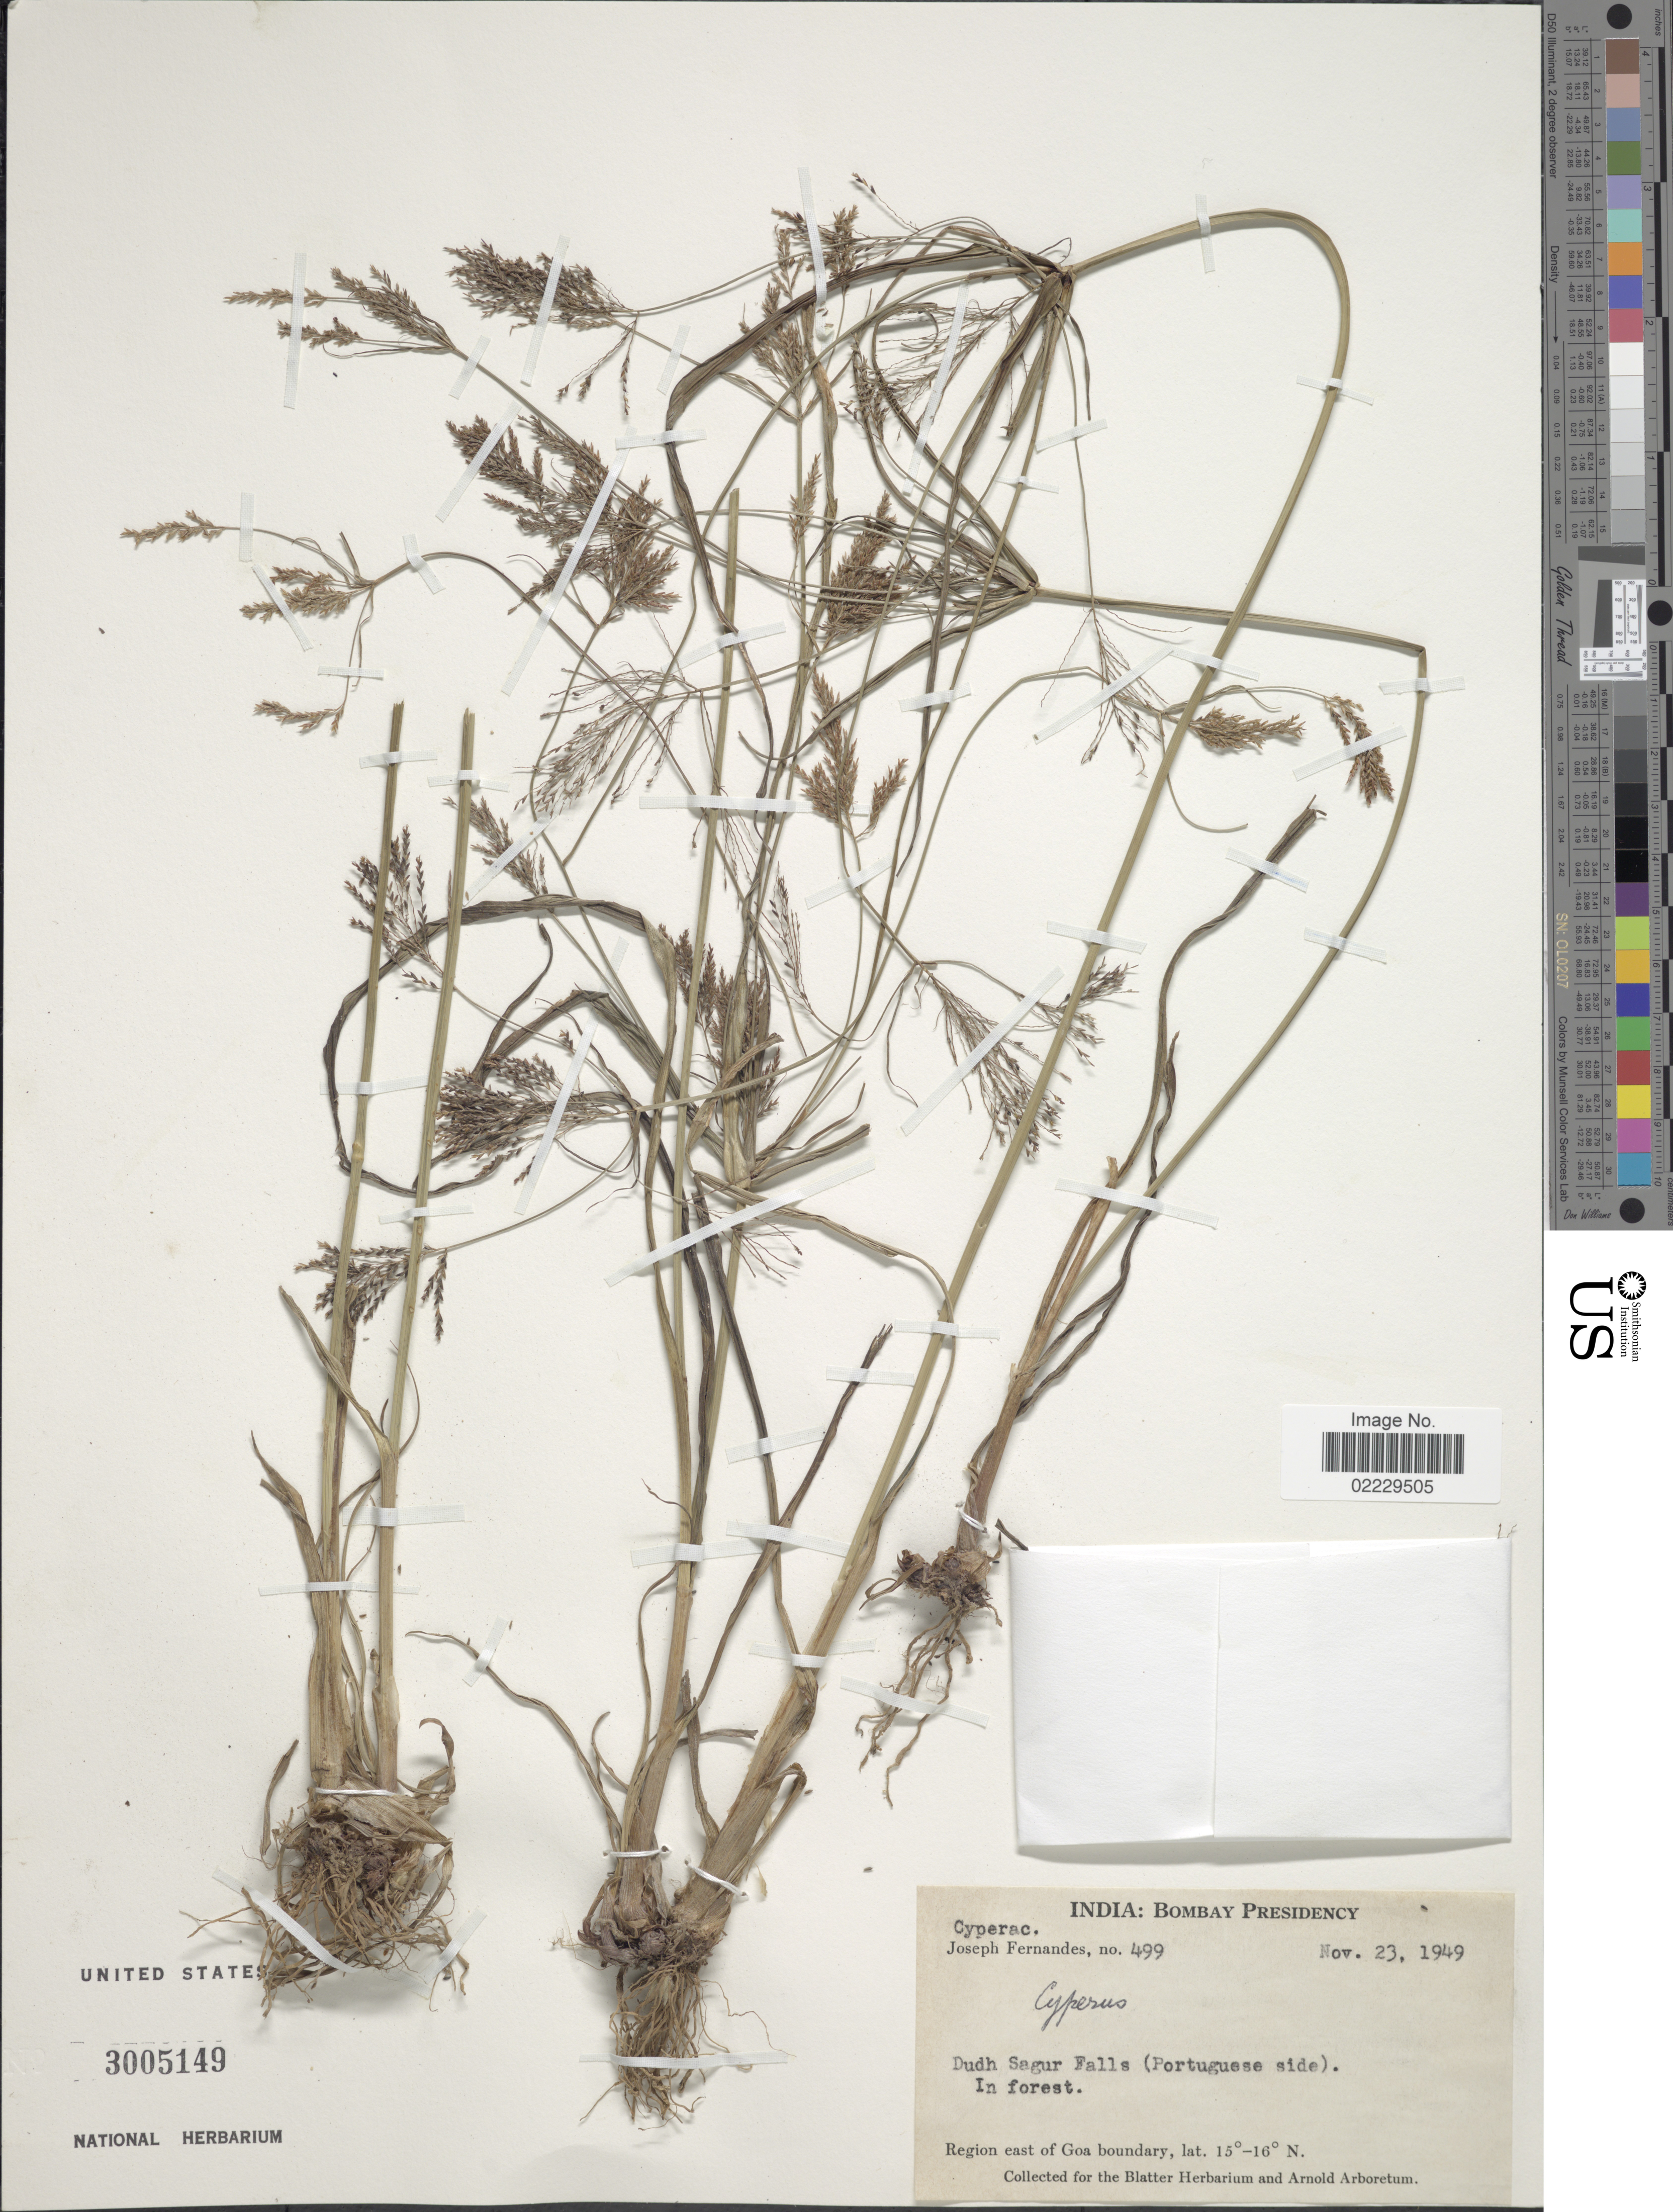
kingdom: Plantae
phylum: Tracheophyta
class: Liliopsida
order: Poales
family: Cyperaceae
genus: Cyperus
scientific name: Cyperus nutans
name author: Vahl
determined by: Strong, Mark T., (BOT), Smithsonian Institution - National Museum of Natural History (UNITED STATES)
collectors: J. Fernandes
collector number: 499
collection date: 1949-11-23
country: India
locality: Bombay Presidency, Dudh Sagur Falls (Portuguese side), Region east of Goa boundary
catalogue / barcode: US 3005149